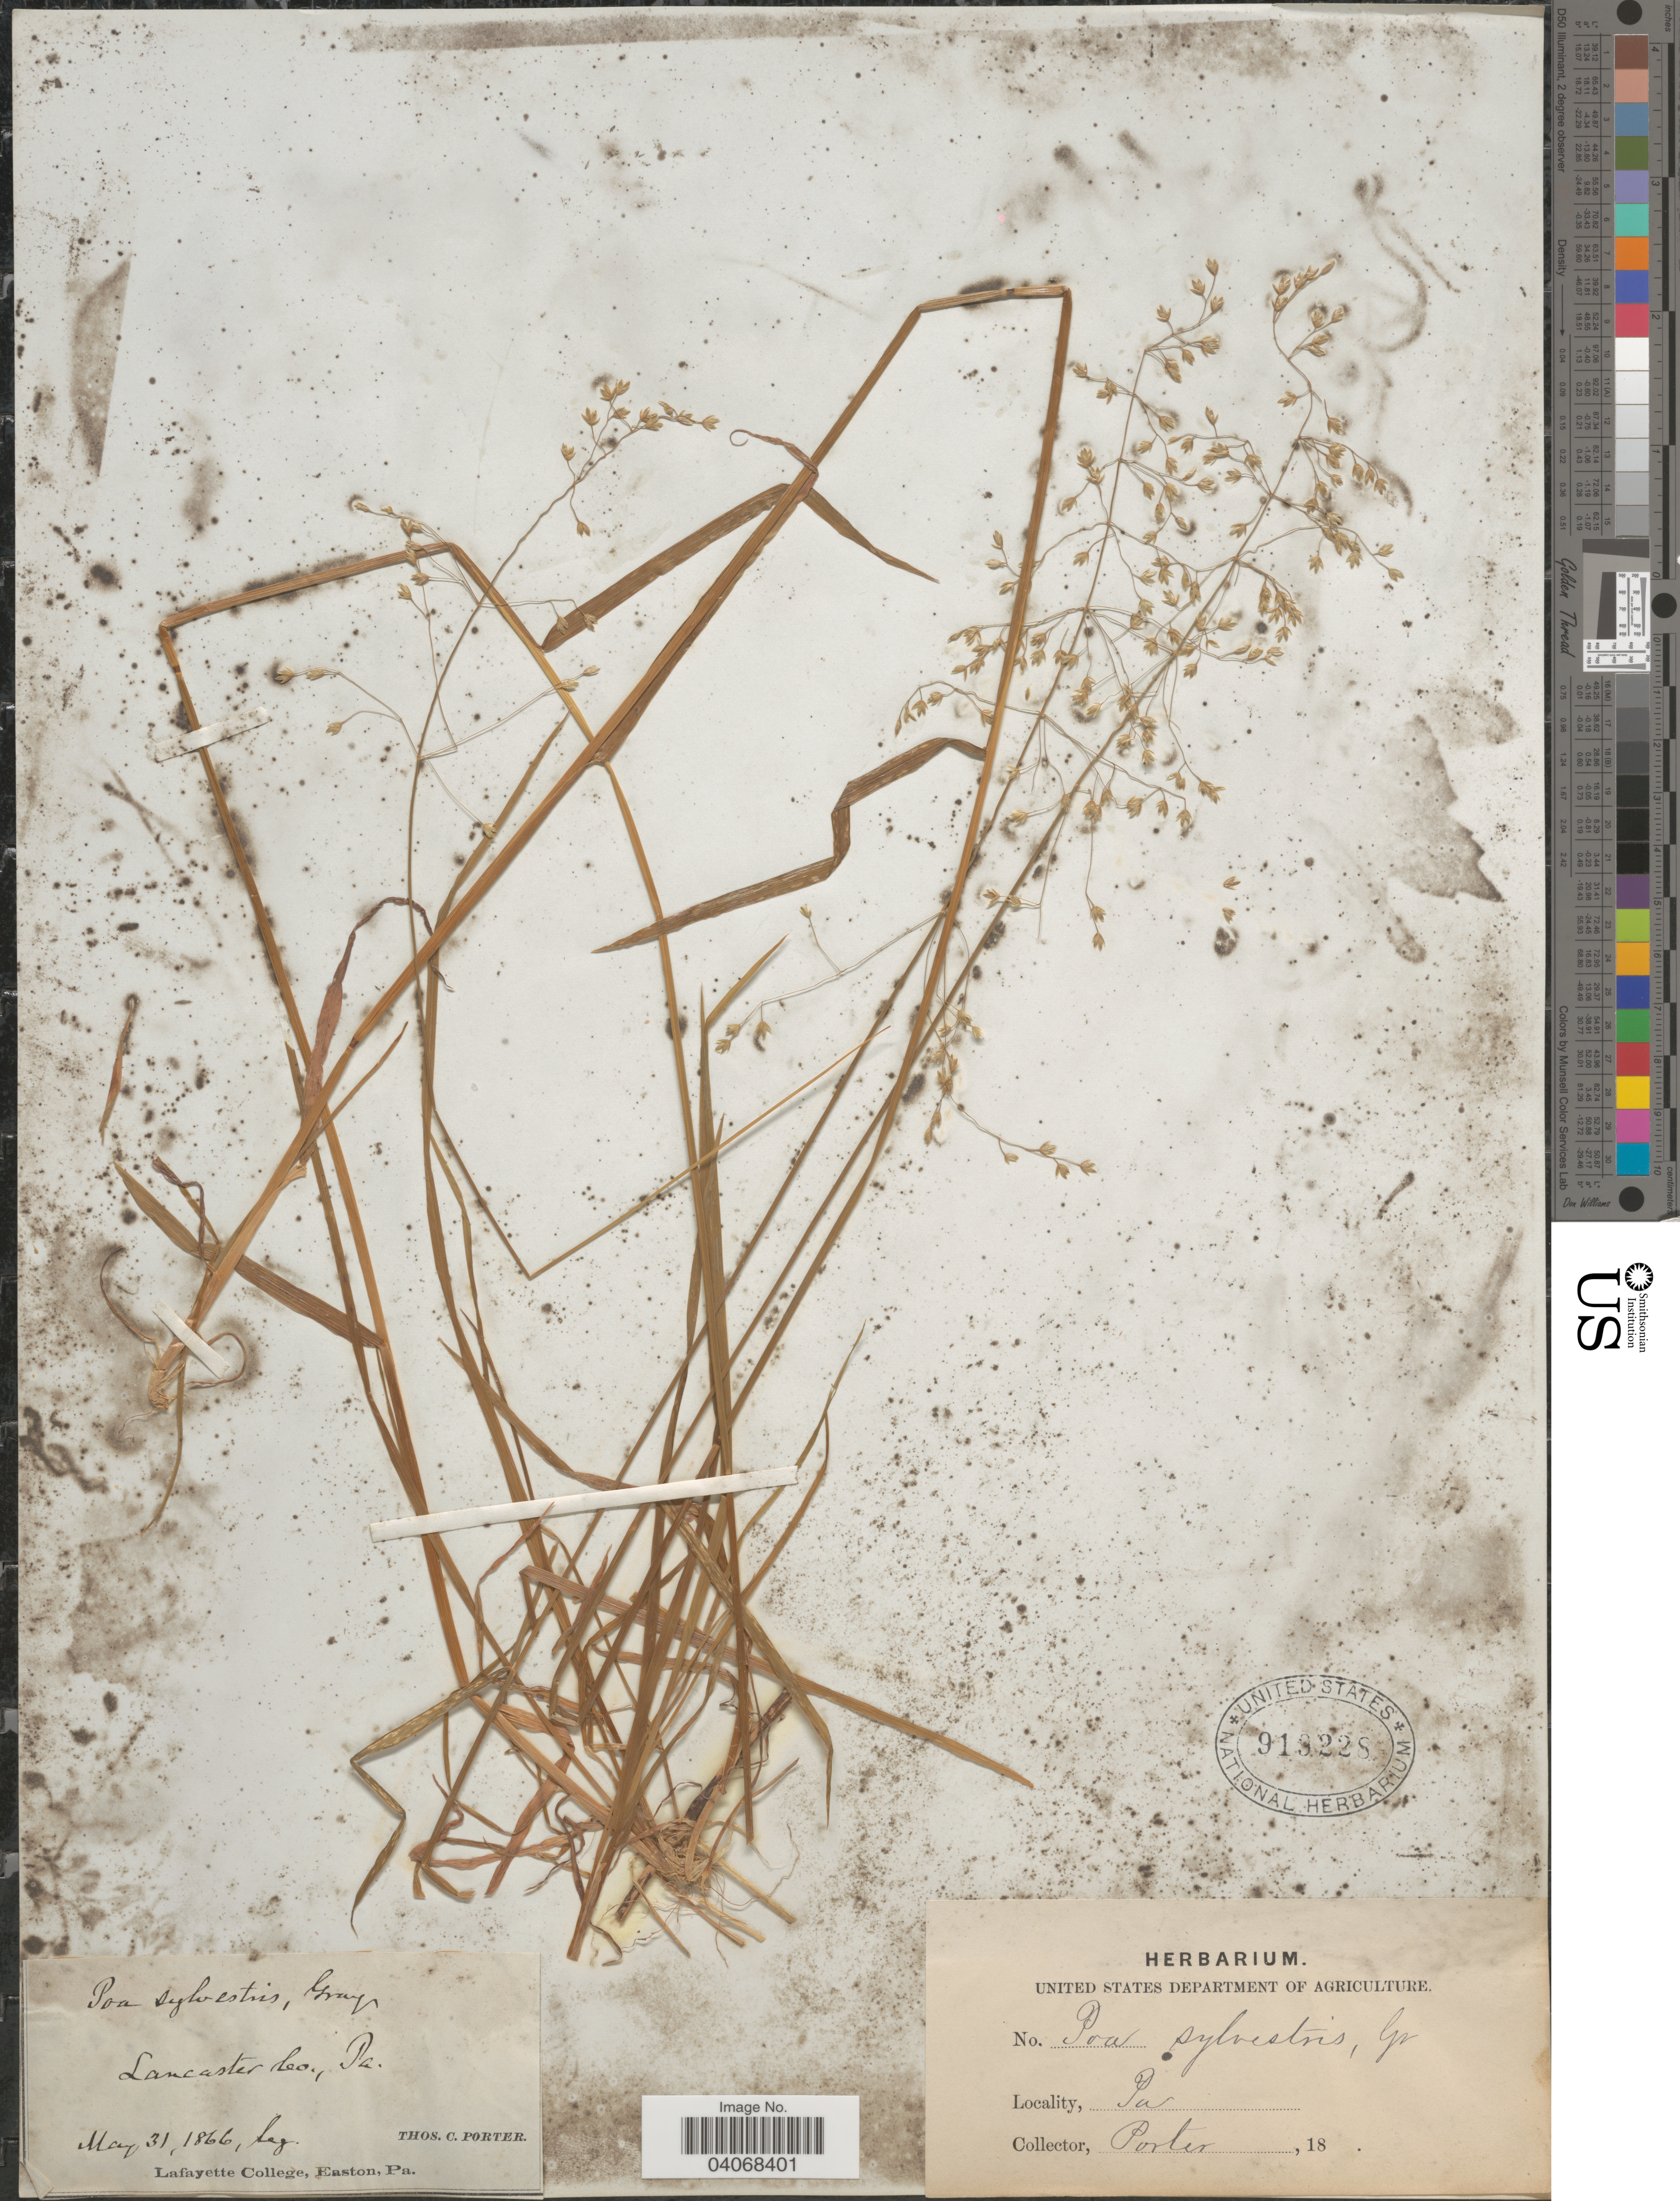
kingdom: Plantae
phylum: Tracheophyta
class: Liliopsida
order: Poales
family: Poaceae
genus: Poa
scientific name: Poa sylvestris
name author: A. Gray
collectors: T. Porter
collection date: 1866-05-31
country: United States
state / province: Pennsylvania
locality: Lancaster Co.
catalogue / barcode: US 919228